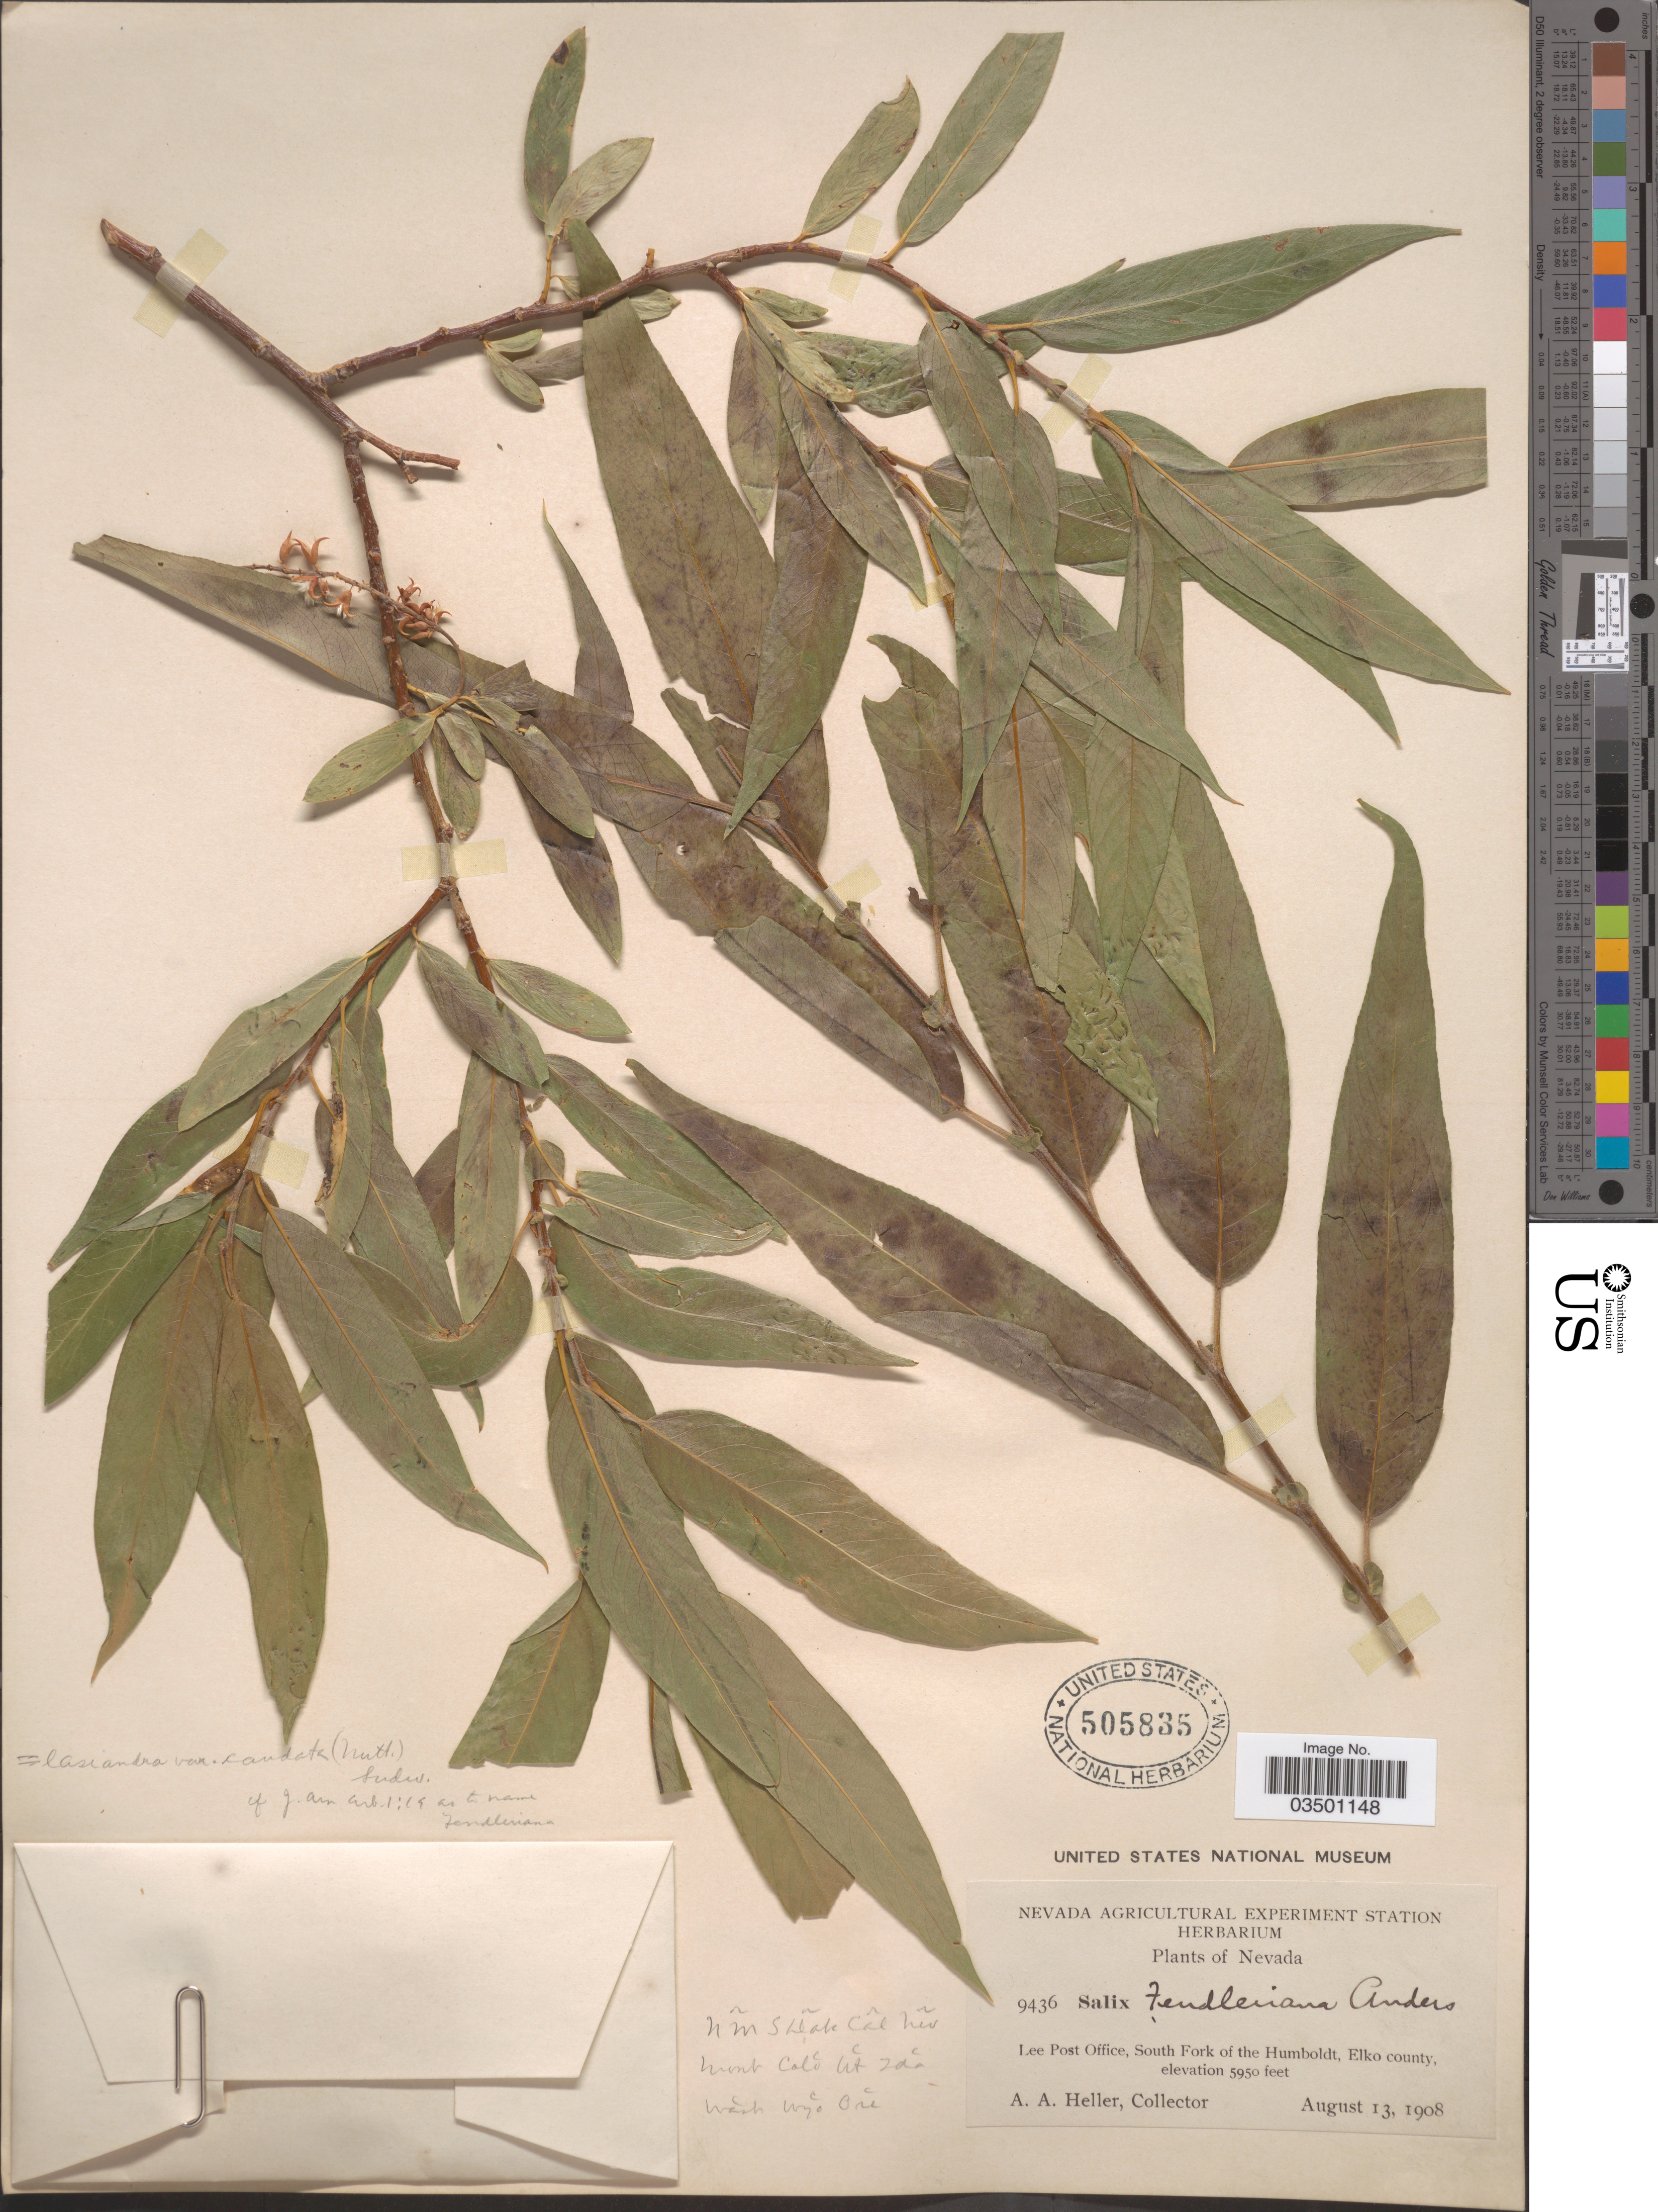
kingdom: Plantae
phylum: Tracheophyta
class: Magnoliopsida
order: Malpighiales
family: Salicaceae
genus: Salix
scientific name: Salix lasiandra var. caudata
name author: (L. Nutt.) Sudw.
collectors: A. A. Heller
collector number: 9436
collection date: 1908-08-13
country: United States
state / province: Nevada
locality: Lee Post Office, South Fork of the Humboldt, Elko county.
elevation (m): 1814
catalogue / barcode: US 505835